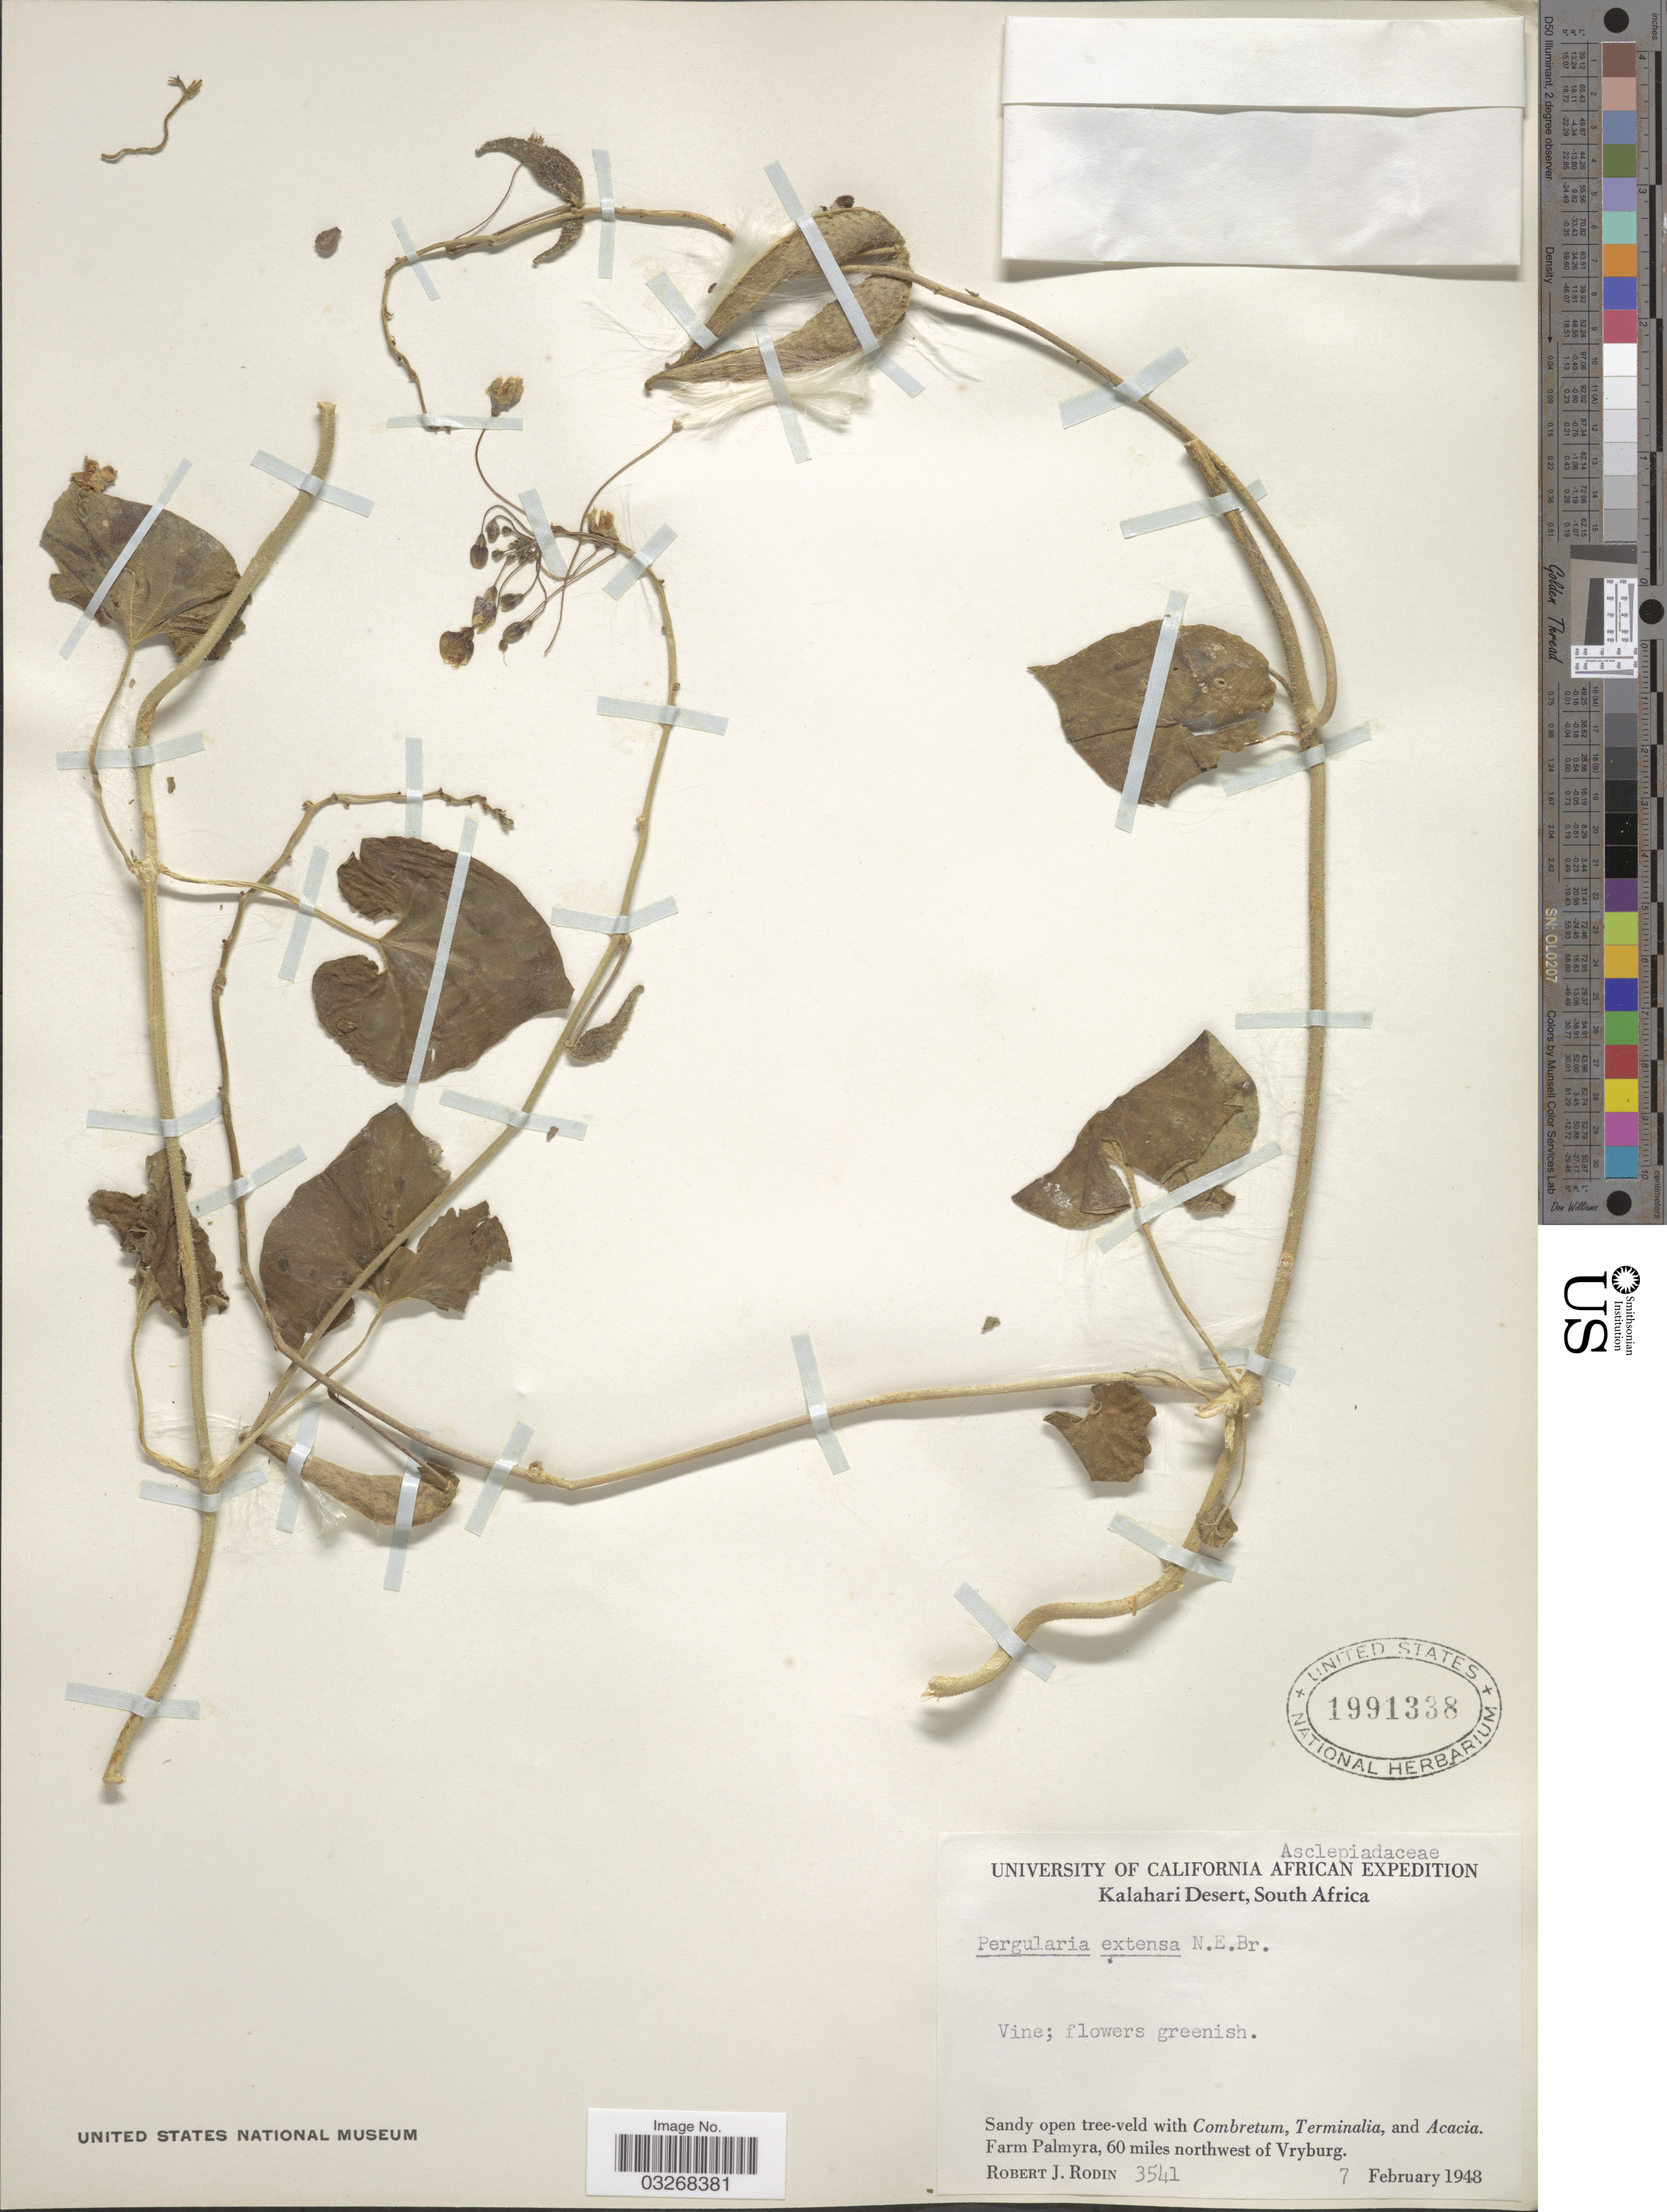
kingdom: Plantae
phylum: Tracheophyta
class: Magnoliopsida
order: Gentianales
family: Apocynaceae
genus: Pergularia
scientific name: Pergularia extensa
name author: (Jacq.) N.E. Br.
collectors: R. J. Rodin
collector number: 3541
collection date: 1948-02-07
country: South Africa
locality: Kalahari Desert. Farm Palmyra, 60 miles northwest of Vryburg.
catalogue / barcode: US 1991338